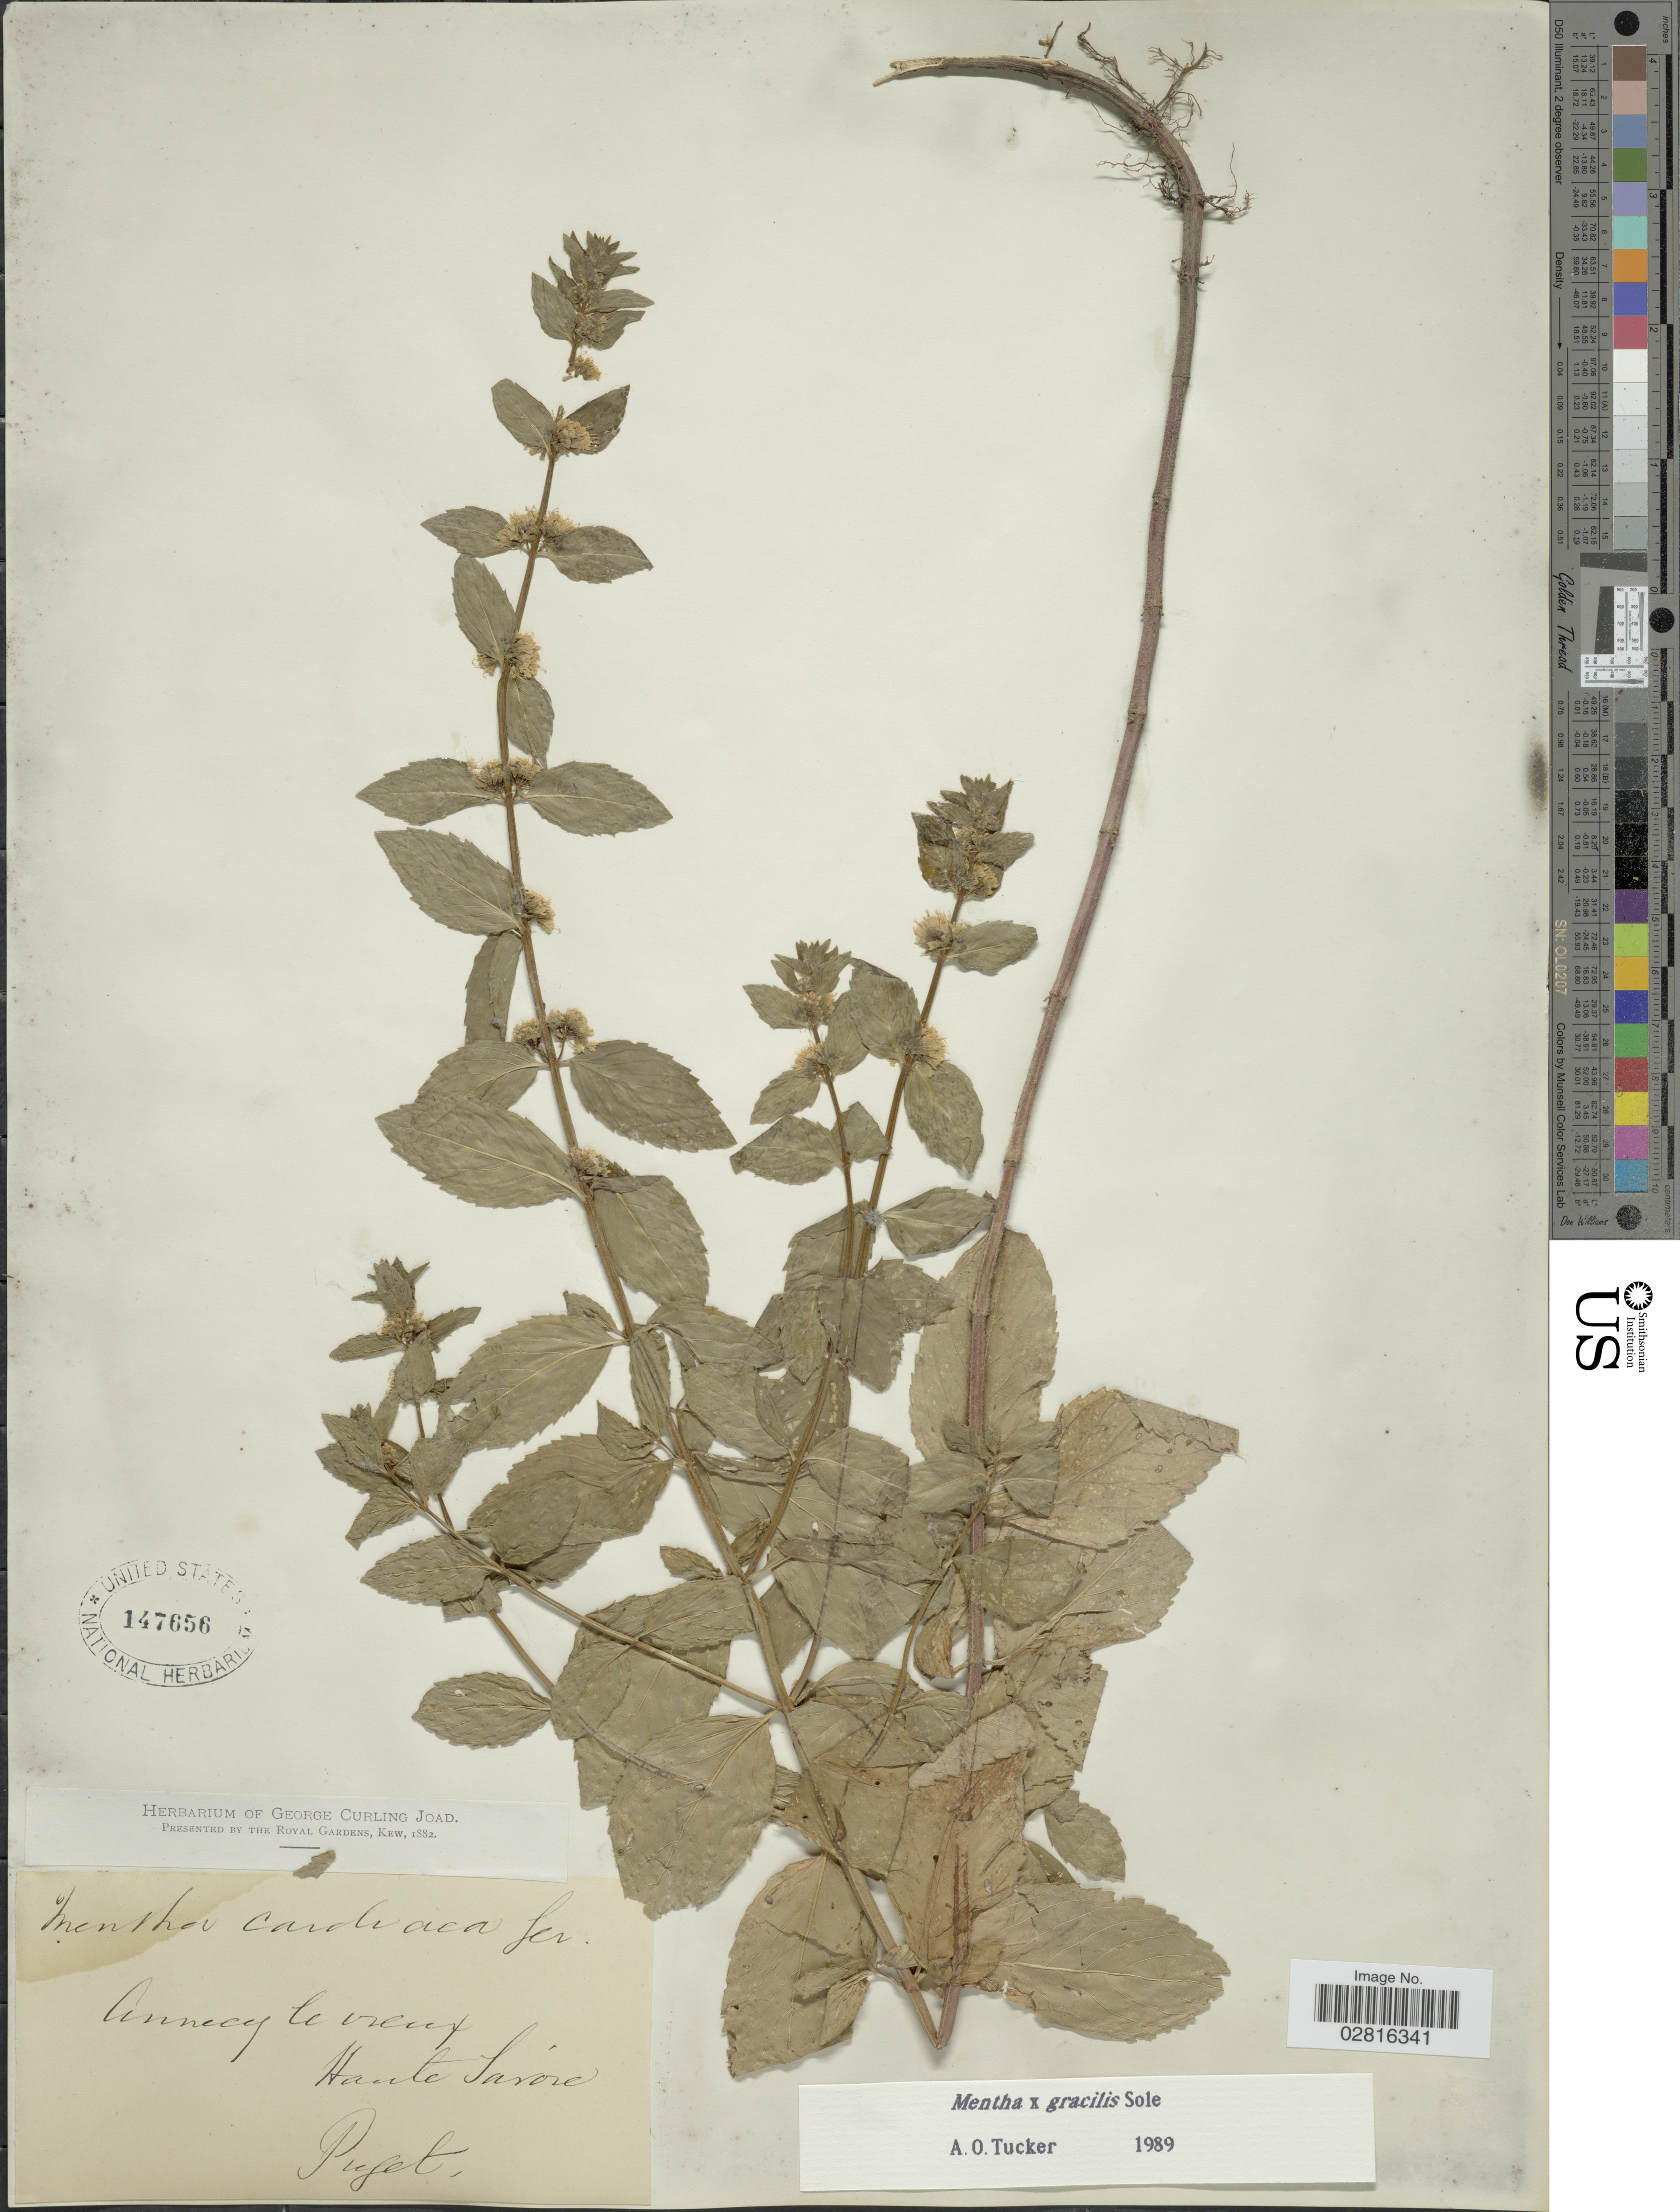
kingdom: Plantae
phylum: Tracheophyta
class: Magnoliopsida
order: Lamiales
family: Lamiaceae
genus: Mentha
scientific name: Mentha x gracilis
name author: Sole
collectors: -. Puget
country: France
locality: Anneces [interpreted] le vreux, Haute Savoie.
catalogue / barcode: US 147656